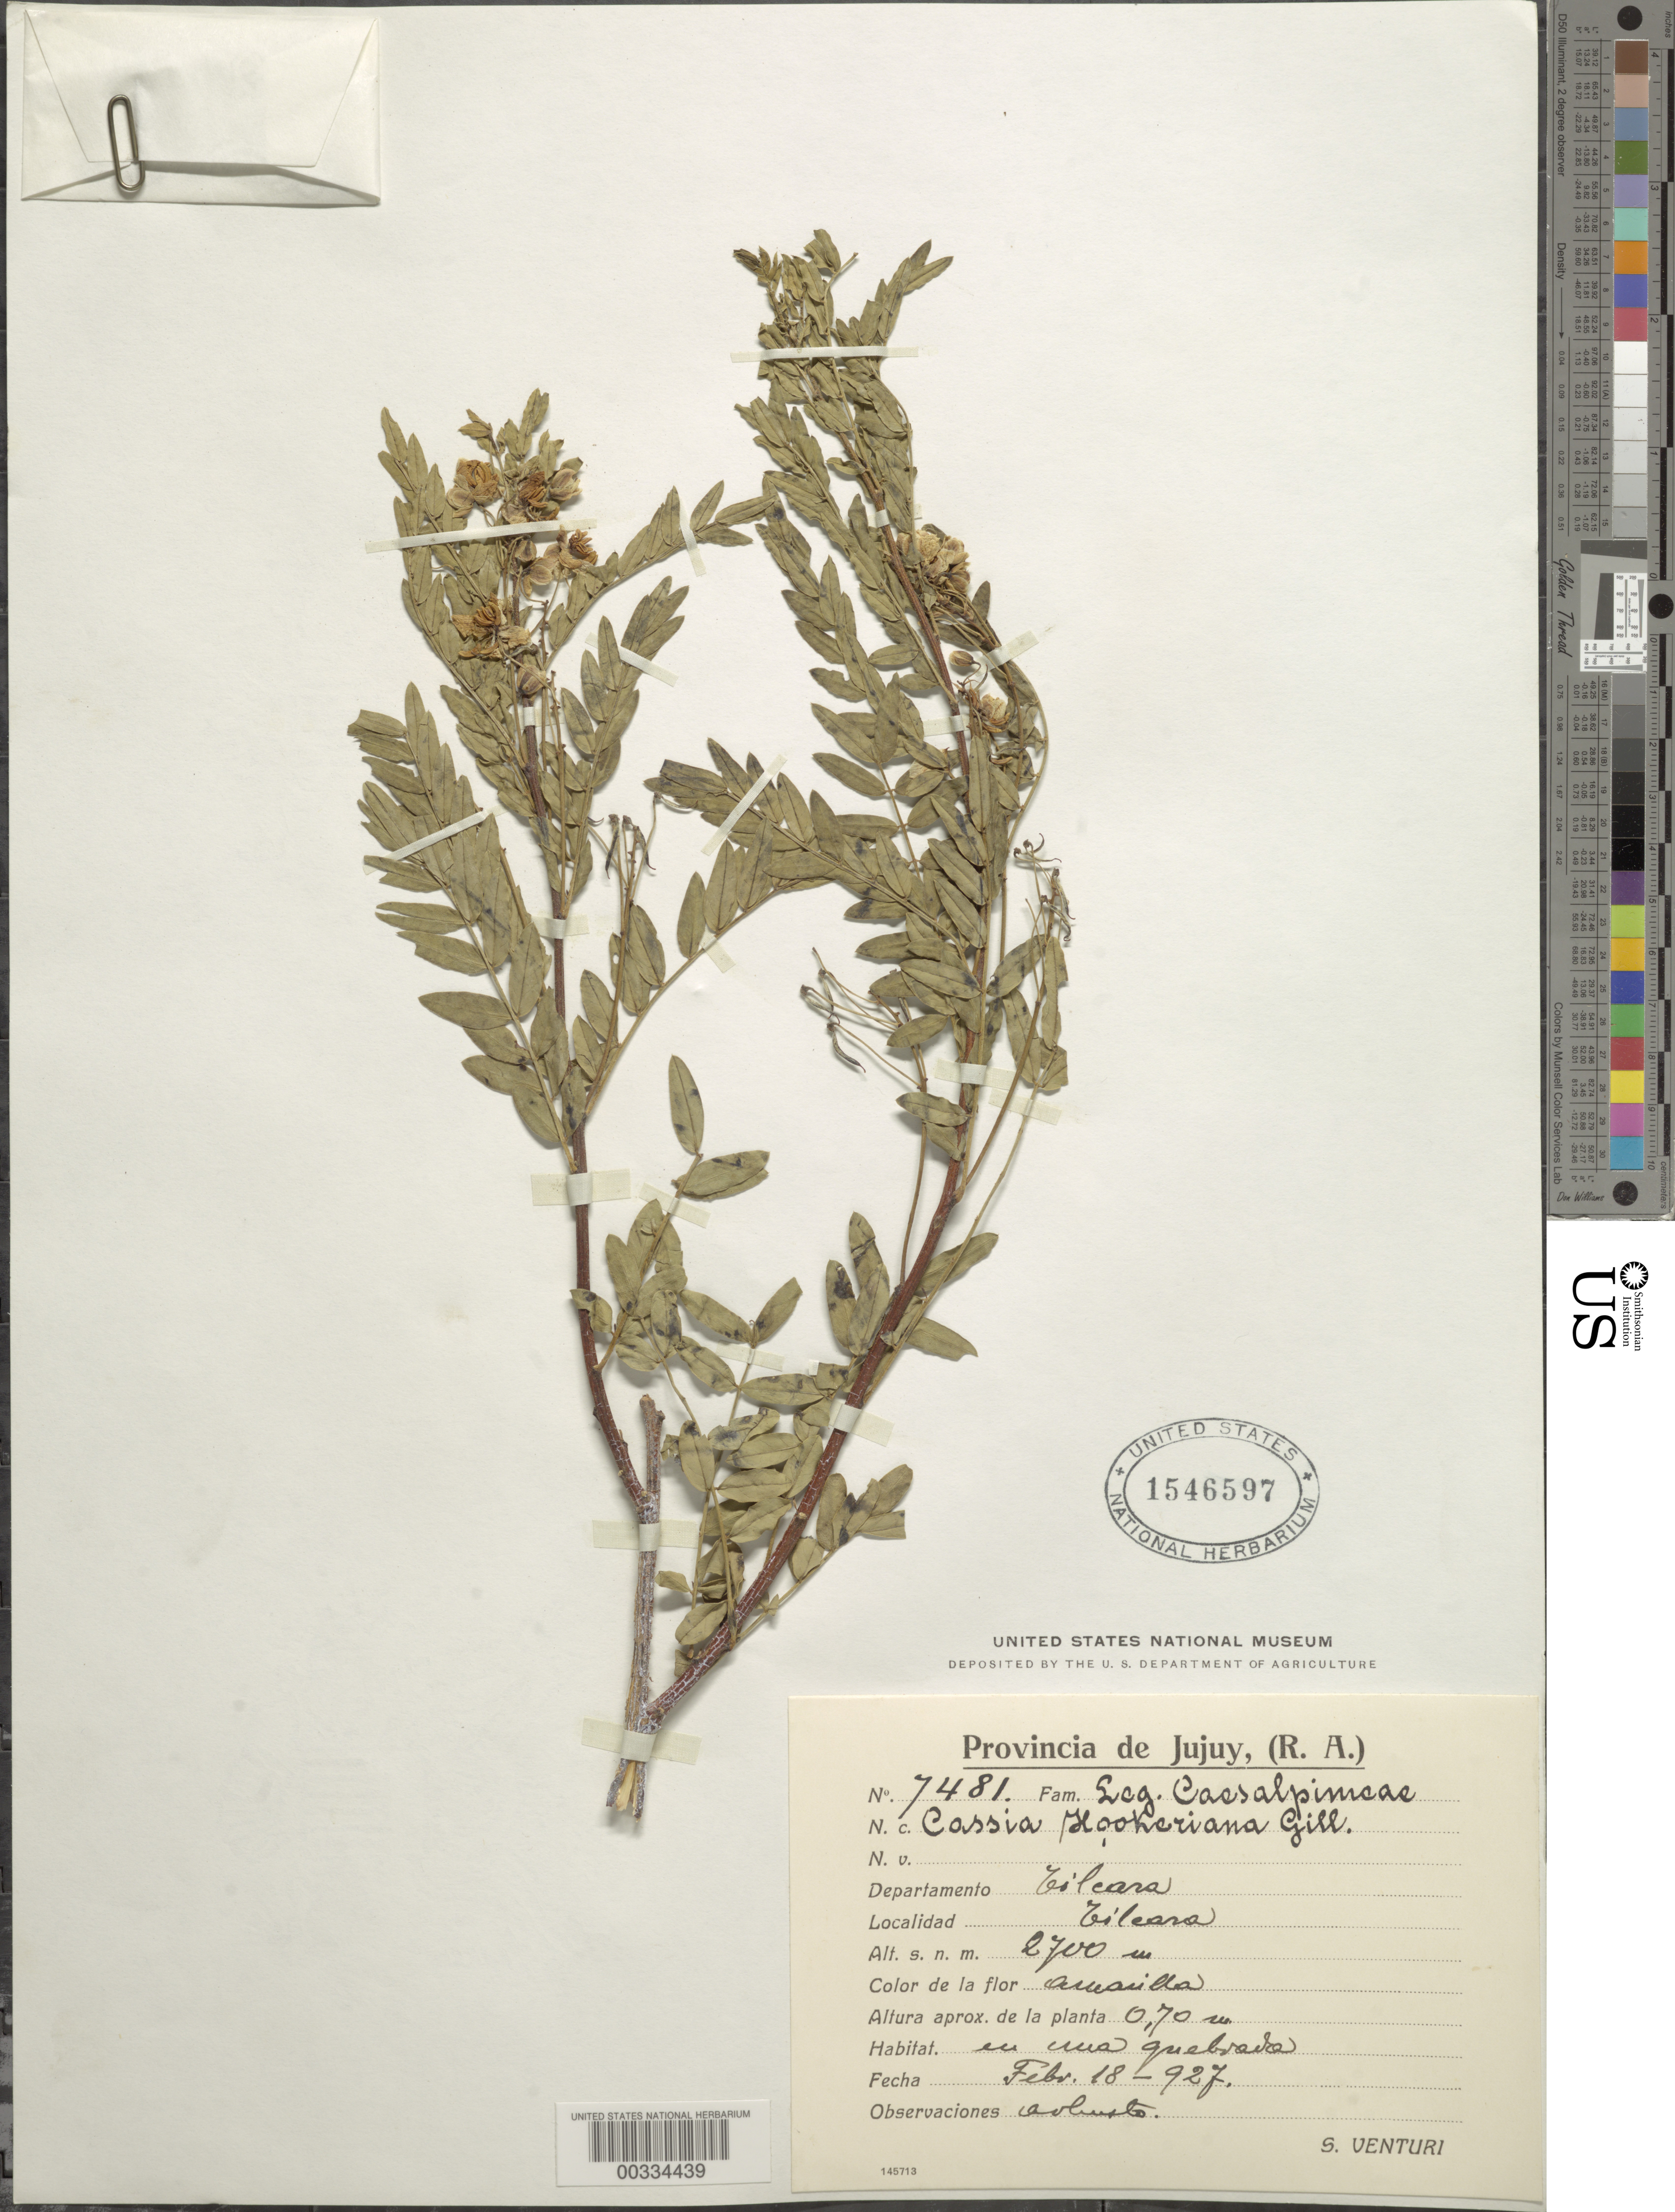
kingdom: Plantae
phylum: Tracheophyta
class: Magnoliopsida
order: Fabales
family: Fabaceae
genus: Senna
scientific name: Senna hookeriana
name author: Vatke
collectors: S. Venturi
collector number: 7481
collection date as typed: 18 Feb 1927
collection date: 1927-02-18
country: Argentina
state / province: Jujuy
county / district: Tilcara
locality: Dept. Tilcara, Tilcara.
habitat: In a quebrada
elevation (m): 700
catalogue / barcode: US 1546597